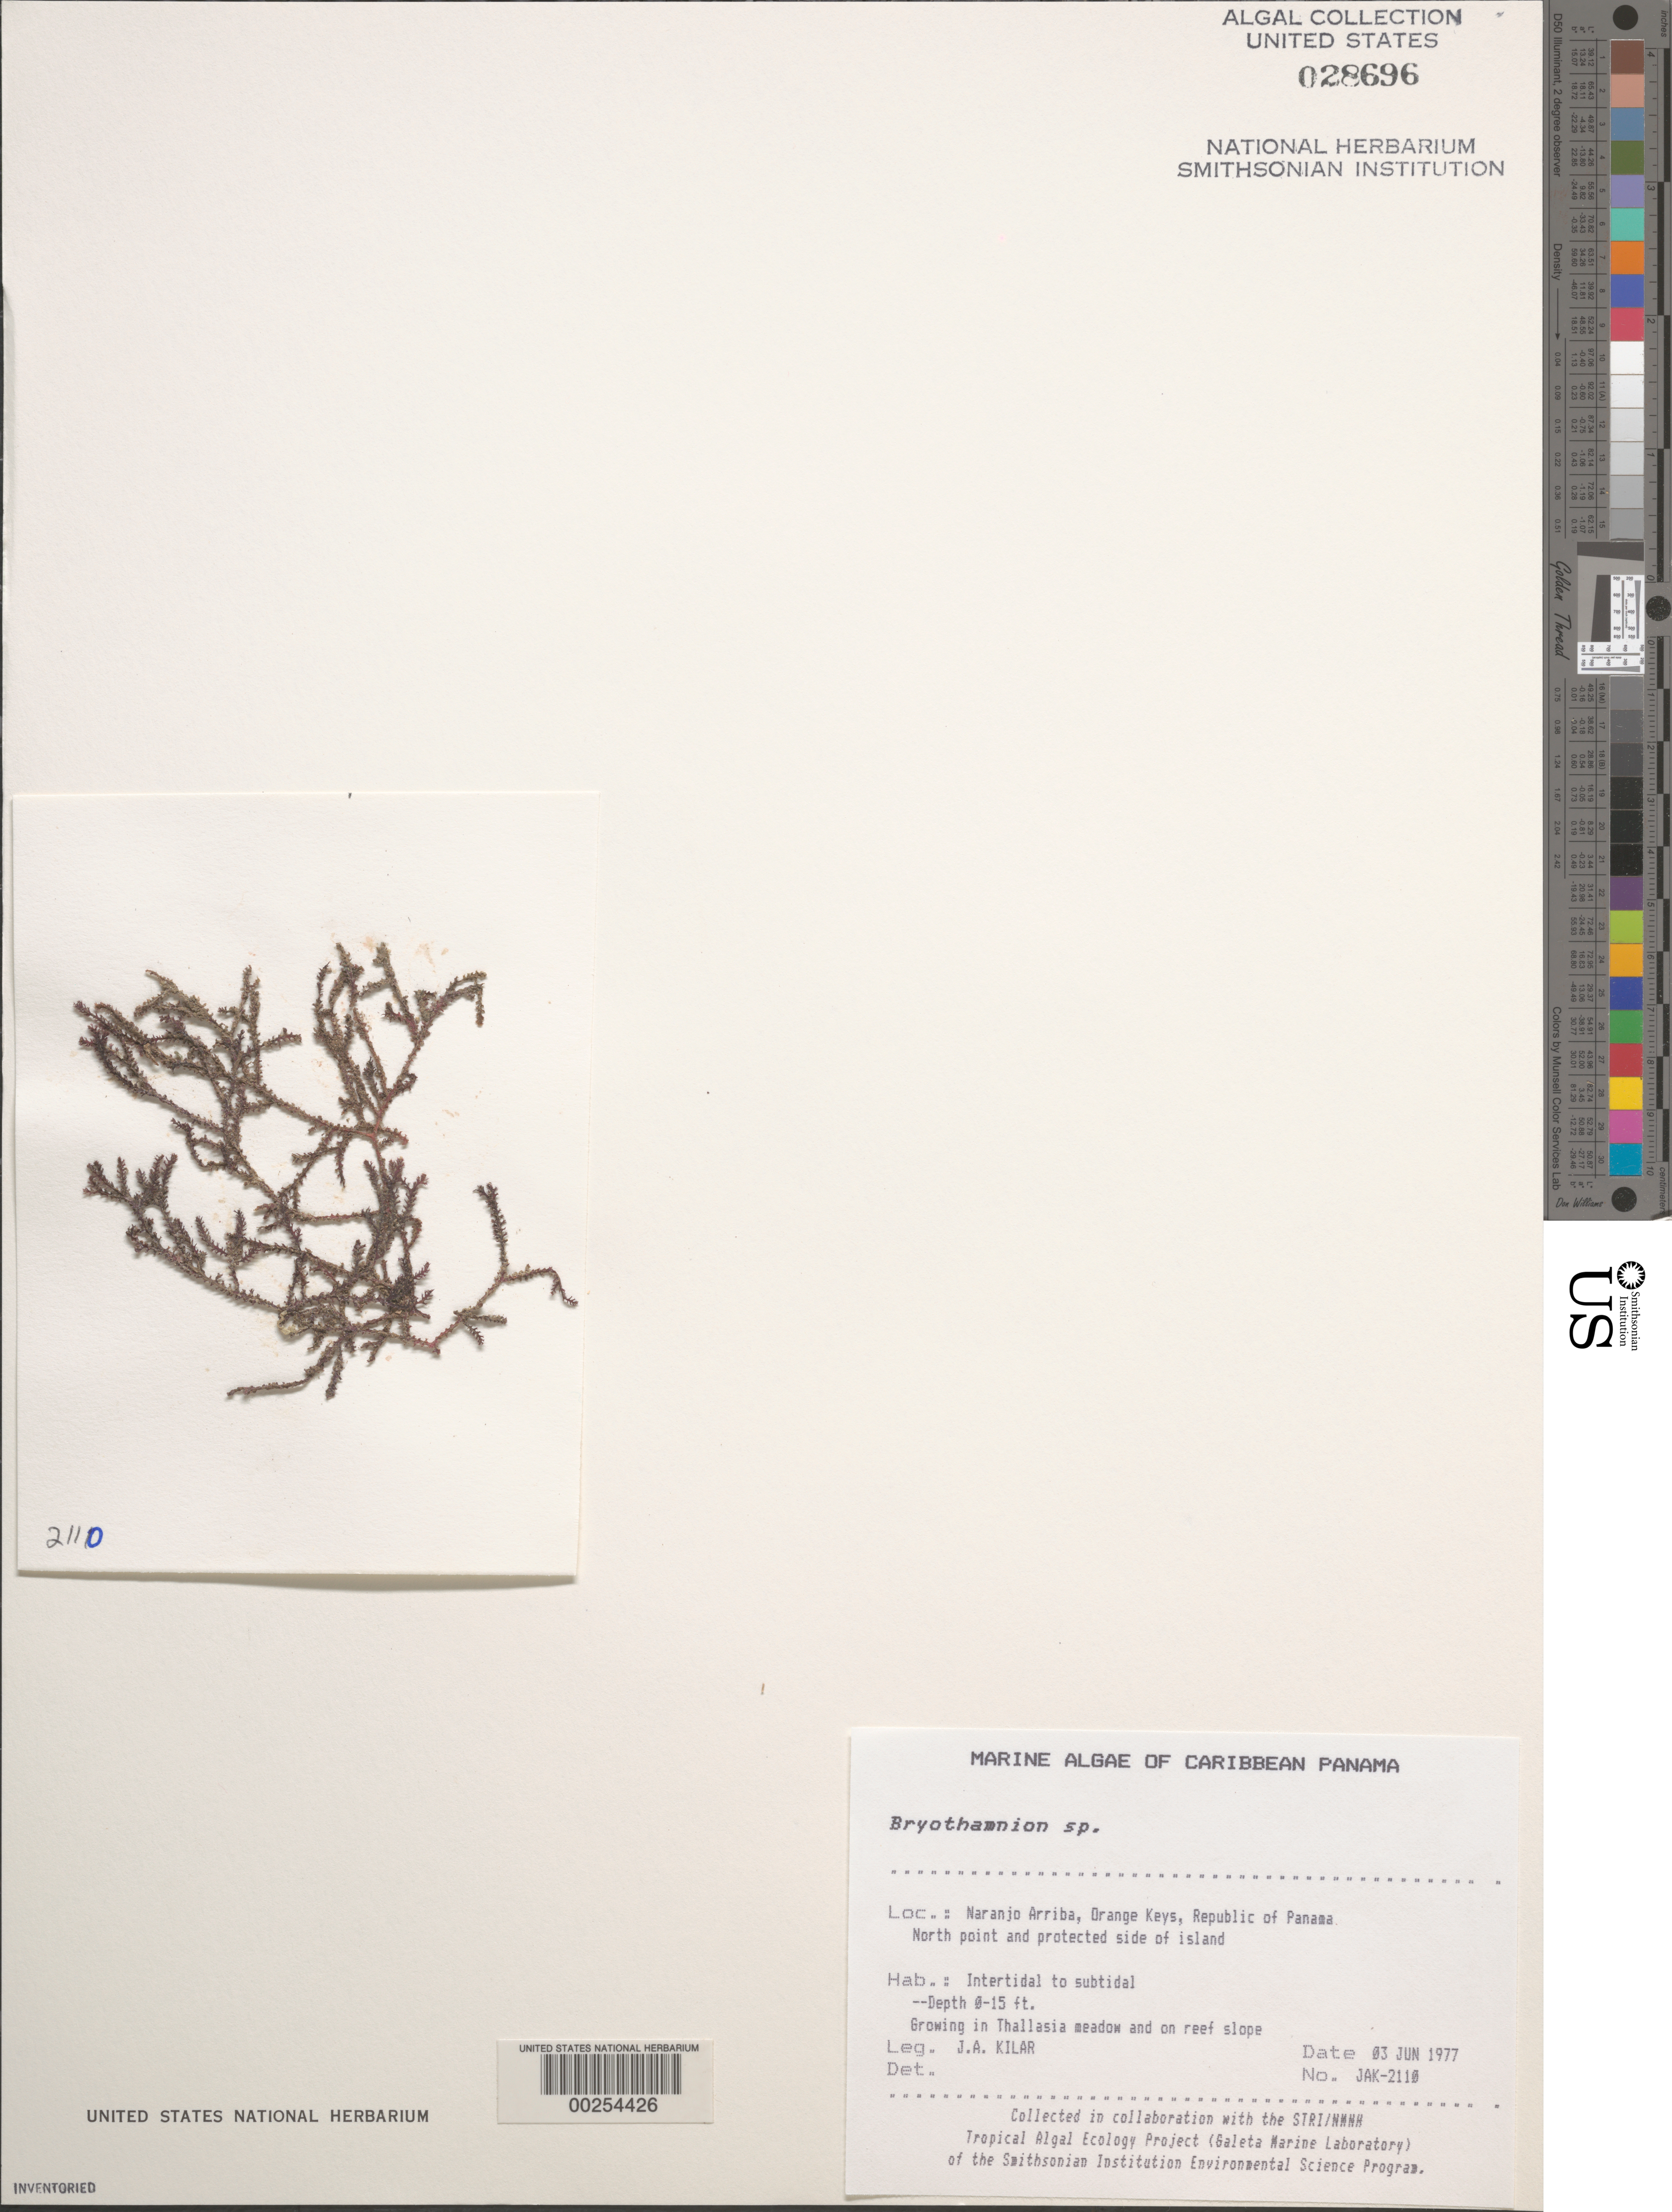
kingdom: Plantae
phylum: Rhodophyta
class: Florideophyceae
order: Ceramiales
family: Rhodomelaceae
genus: Bryothamnion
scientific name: Bryothamnion sp.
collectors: J. A. Kilar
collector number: JAK-2110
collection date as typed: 03 Jun 1979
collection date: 1979-06-03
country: Panama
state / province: Colón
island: Naranjo Arriba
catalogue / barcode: US 28696